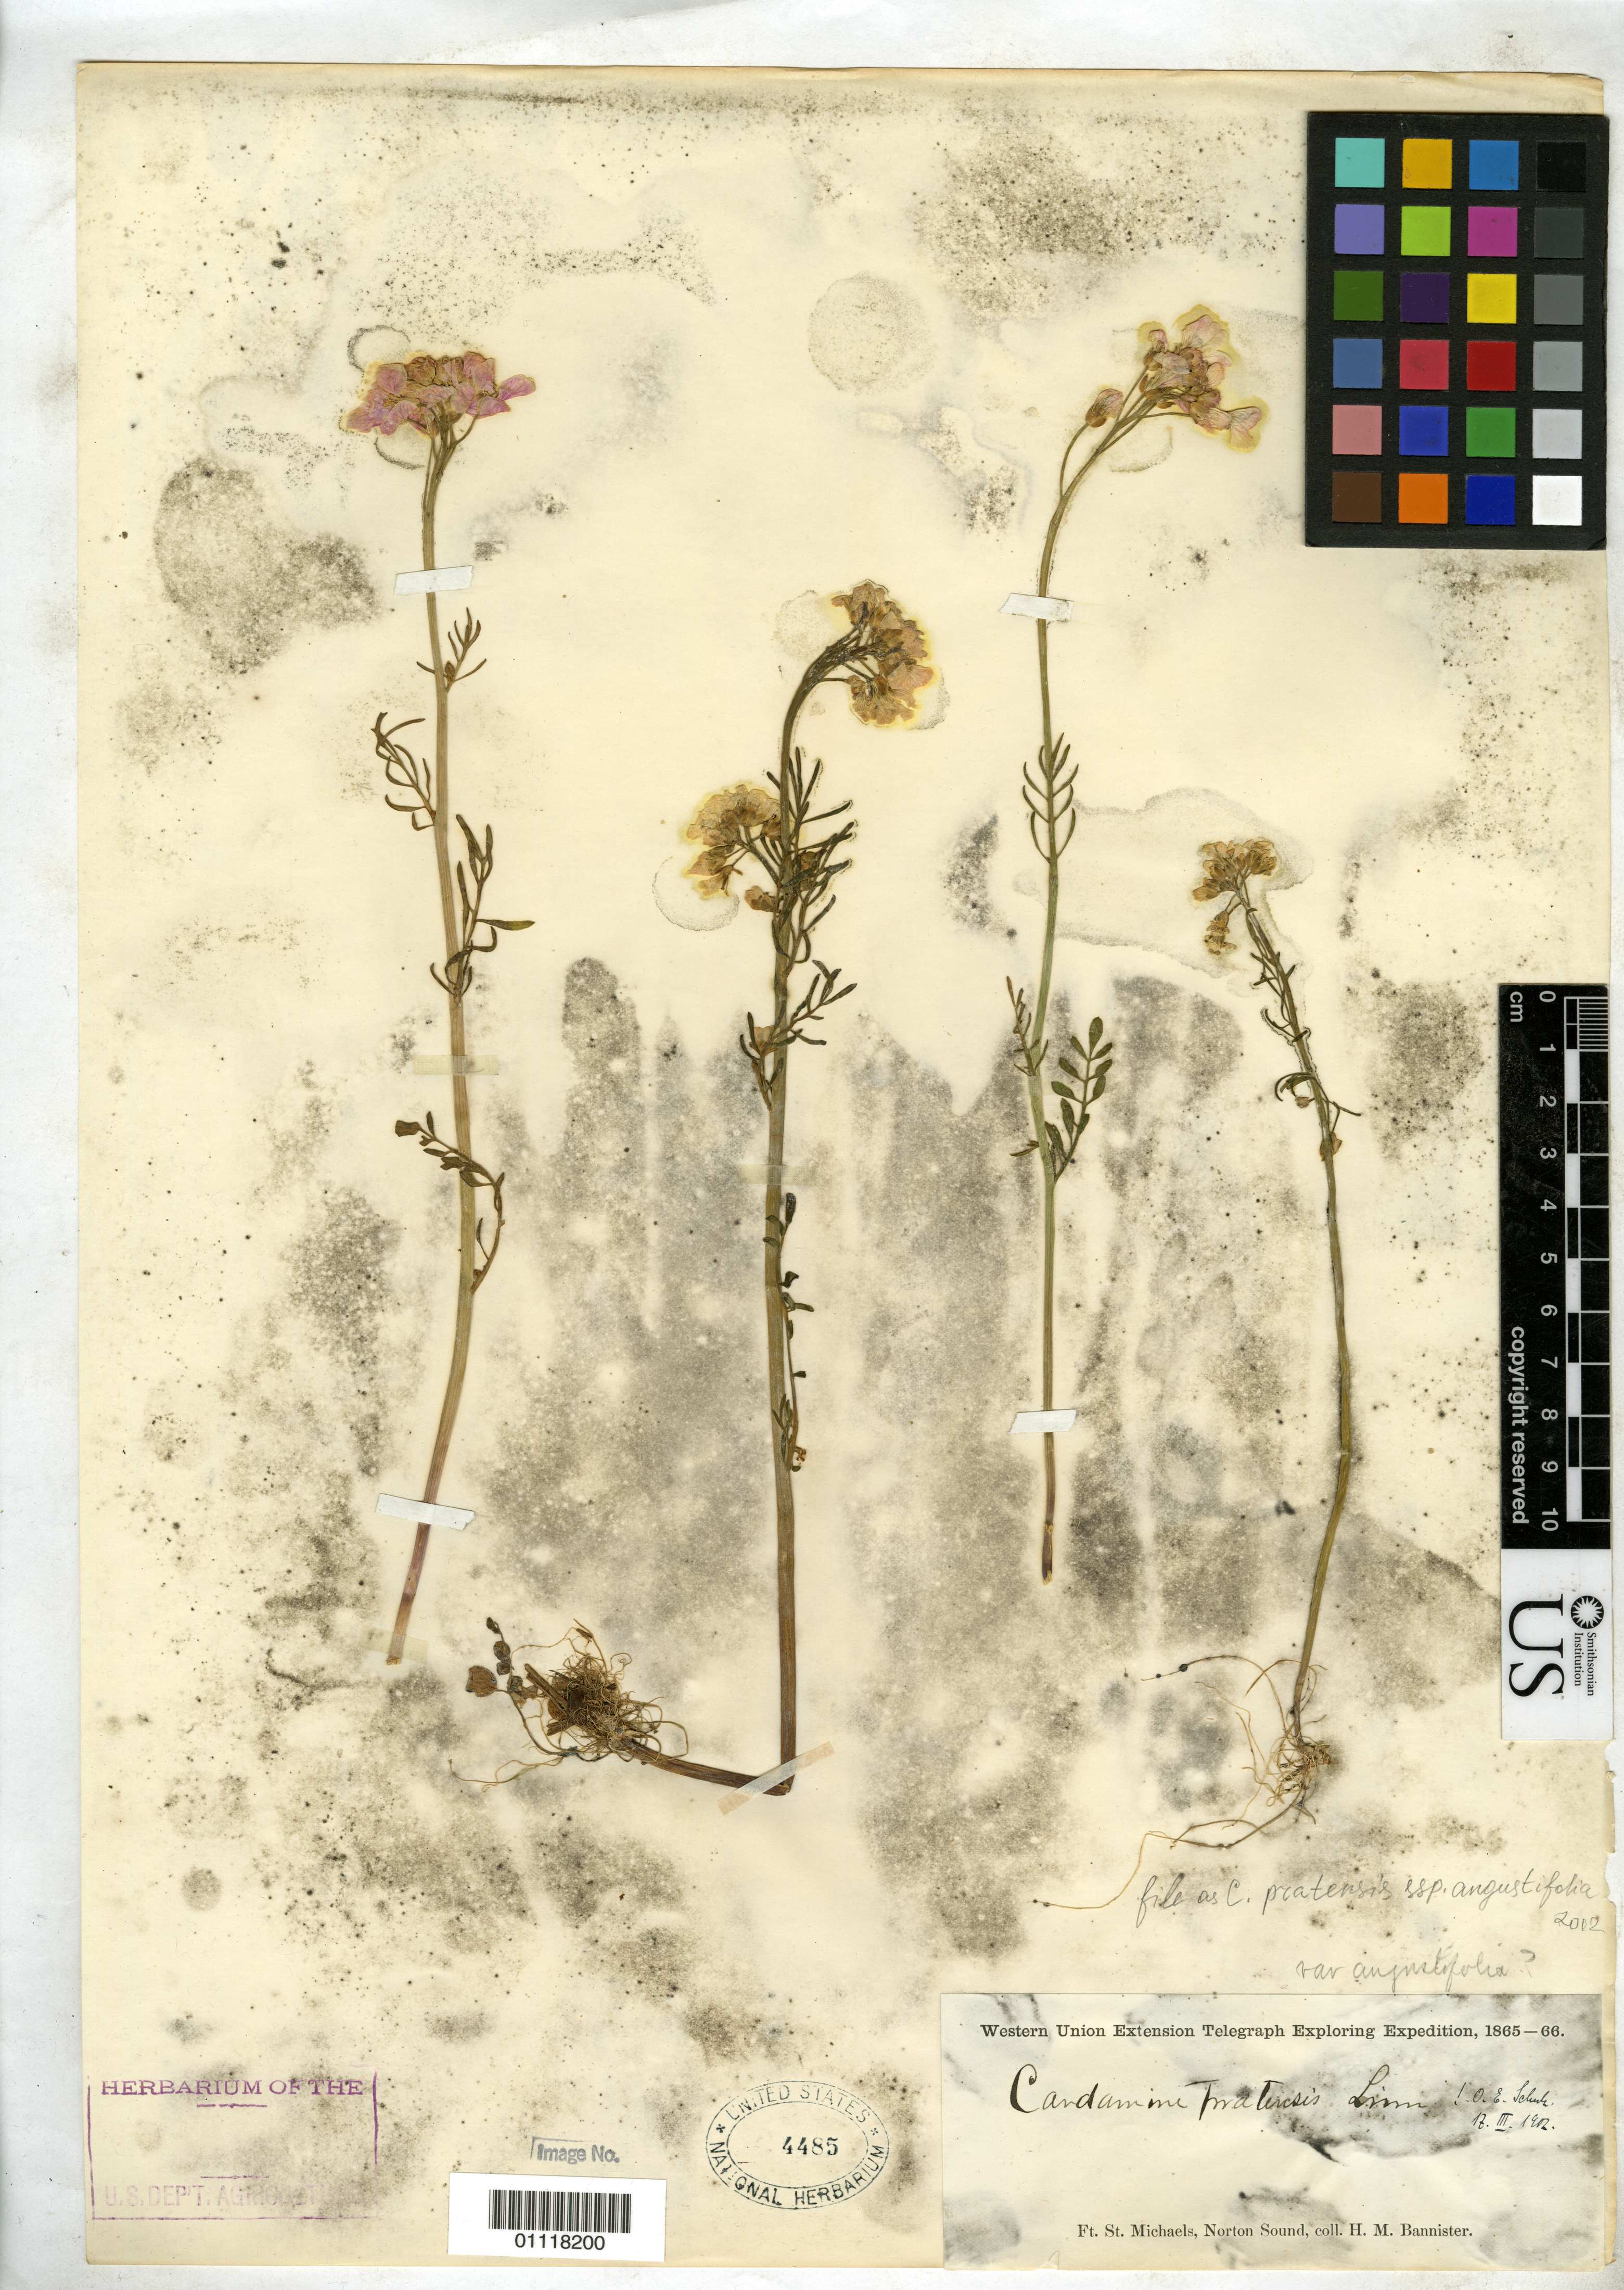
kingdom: Plantae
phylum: Tracheophyta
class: Magnoliopsida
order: Brassicales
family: Brassicaceae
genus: Cardamine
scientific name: Cardamine pratensis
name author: L.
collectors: H. Bannister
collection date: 1865/1866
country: United States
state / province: Alaska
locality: Ft. St. Michaels, Norton Sound.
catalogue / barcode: US 4485